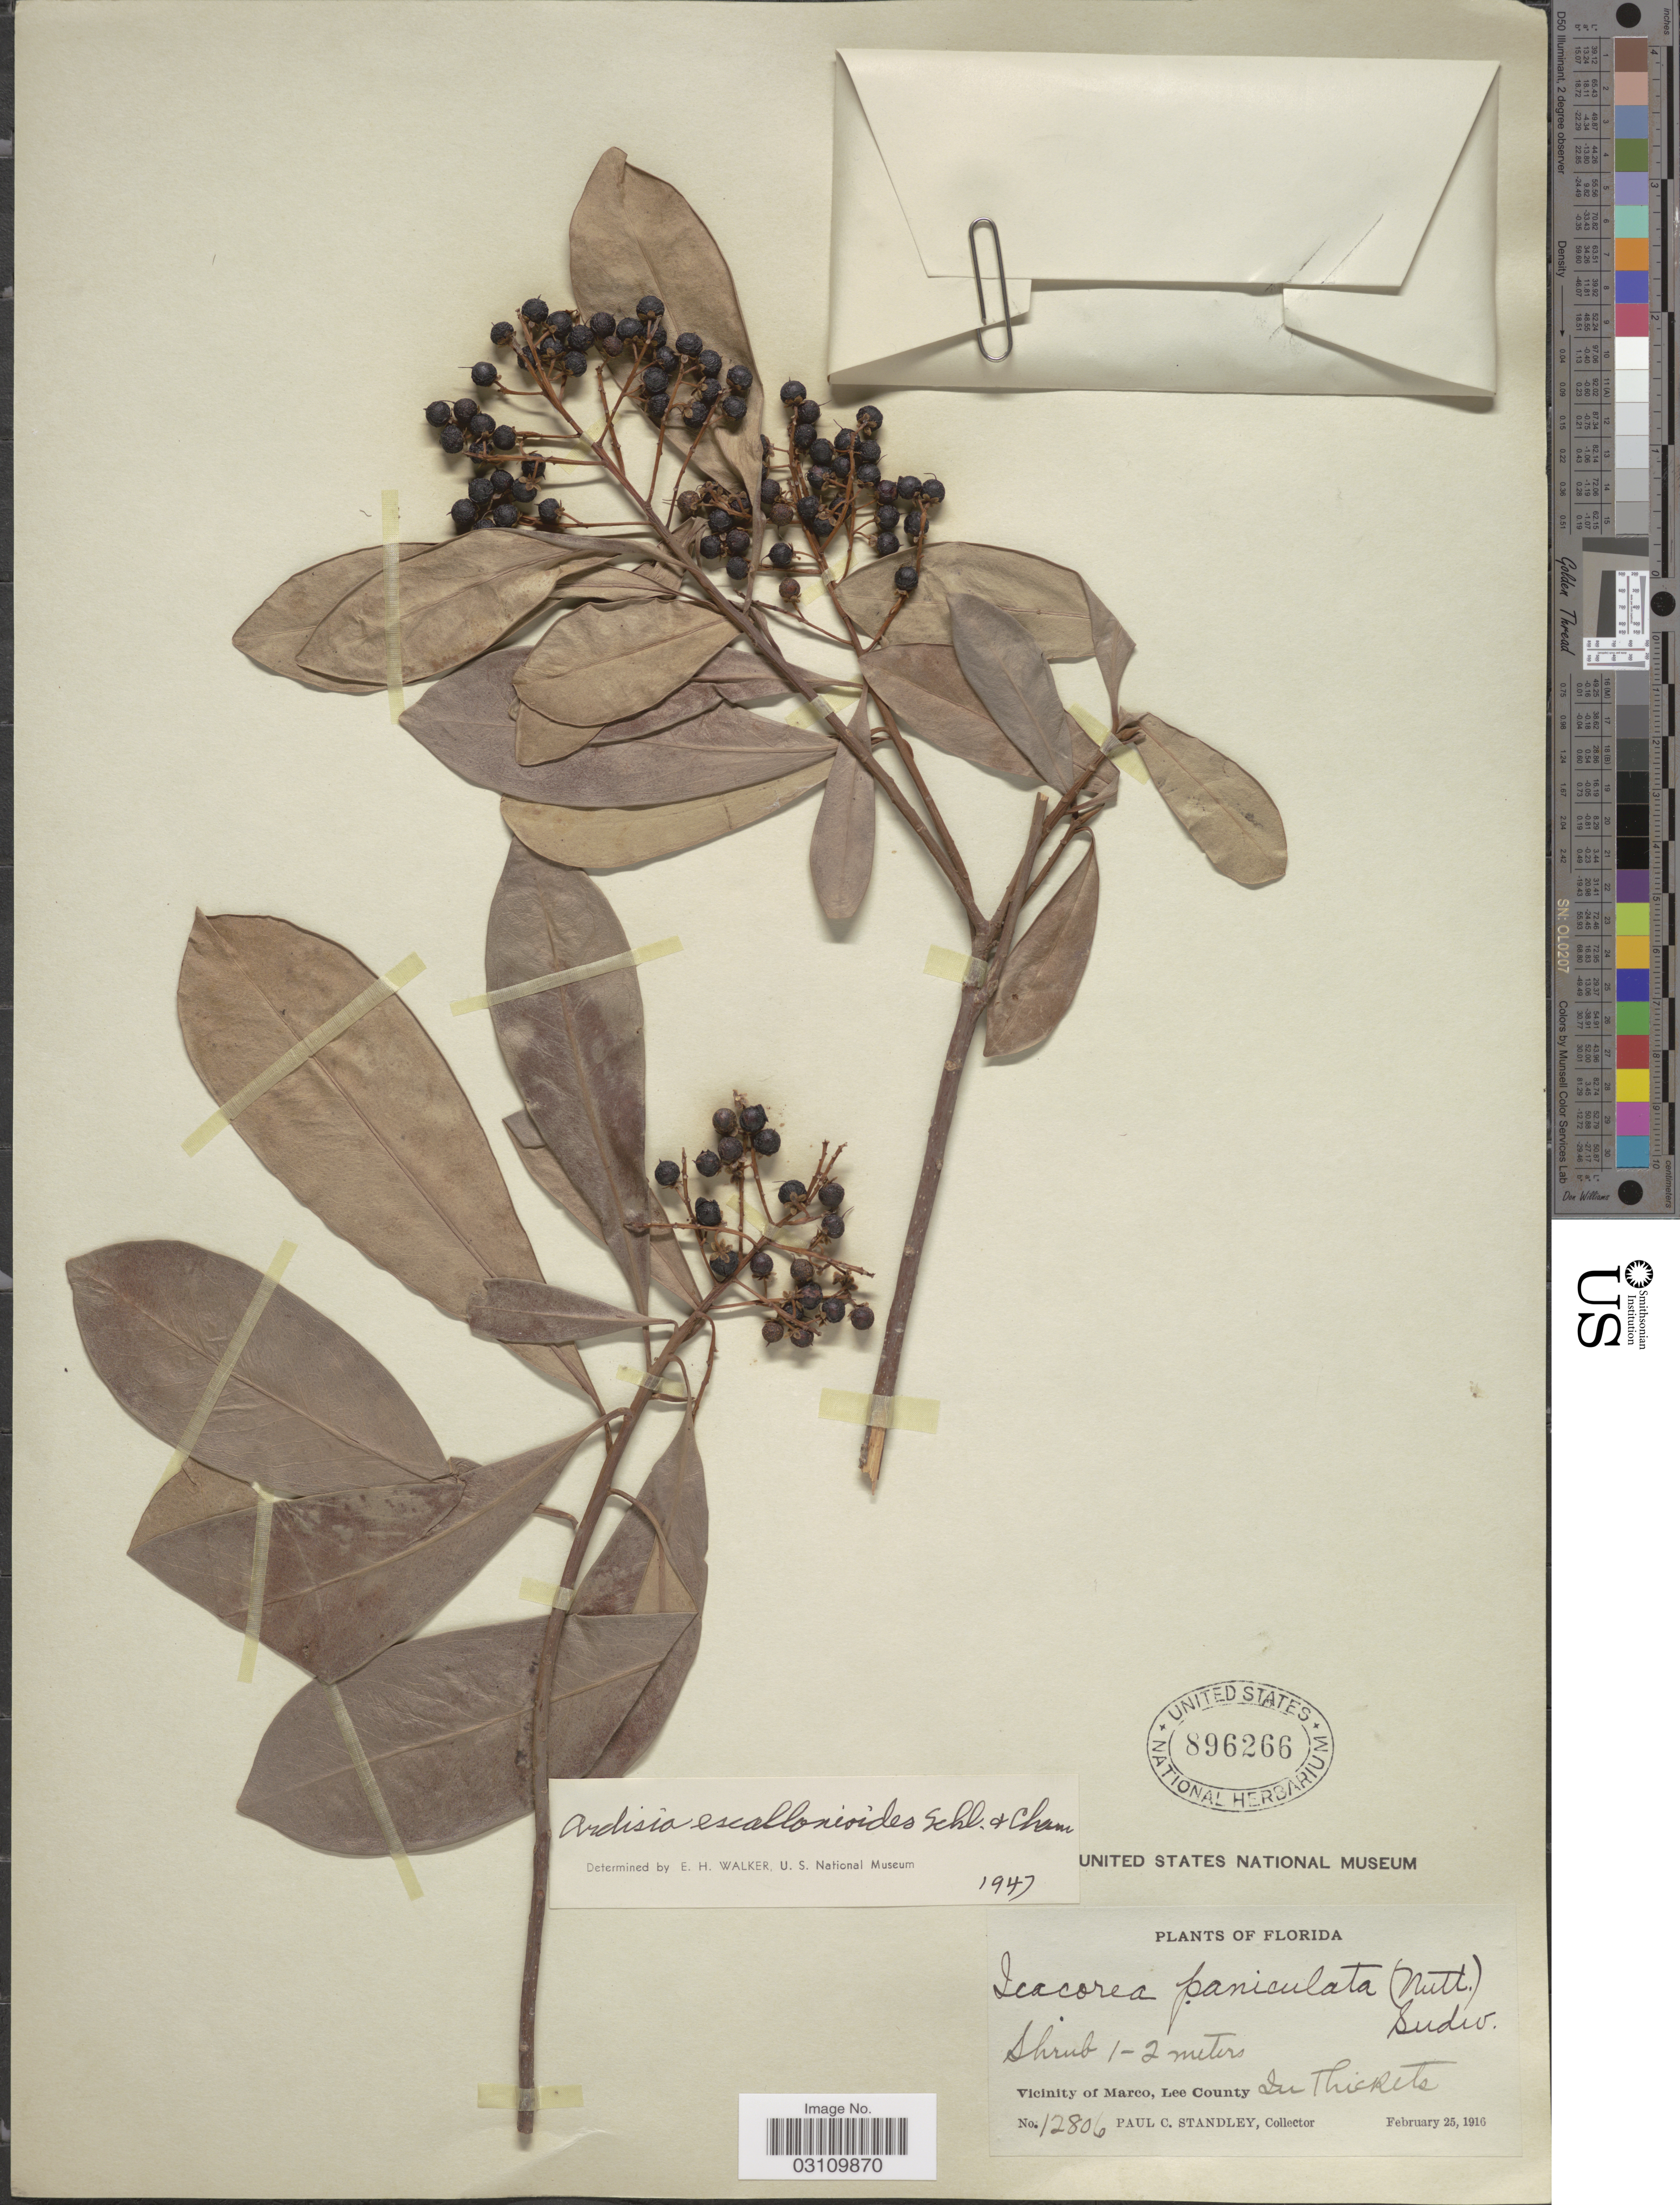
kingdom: Plantae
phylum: Tracheophyta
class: Magnoliopsida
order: Ericales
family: Primulaceae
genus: Ardisia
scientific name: Ardisia escallonioides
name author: Schltdl. & Cham.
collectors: P. C. Standley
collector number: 12806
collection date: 1916-02-25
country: United States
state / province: Florida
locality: Vicinity of Marco, Lee County. In thickets.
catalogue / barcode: US 896266